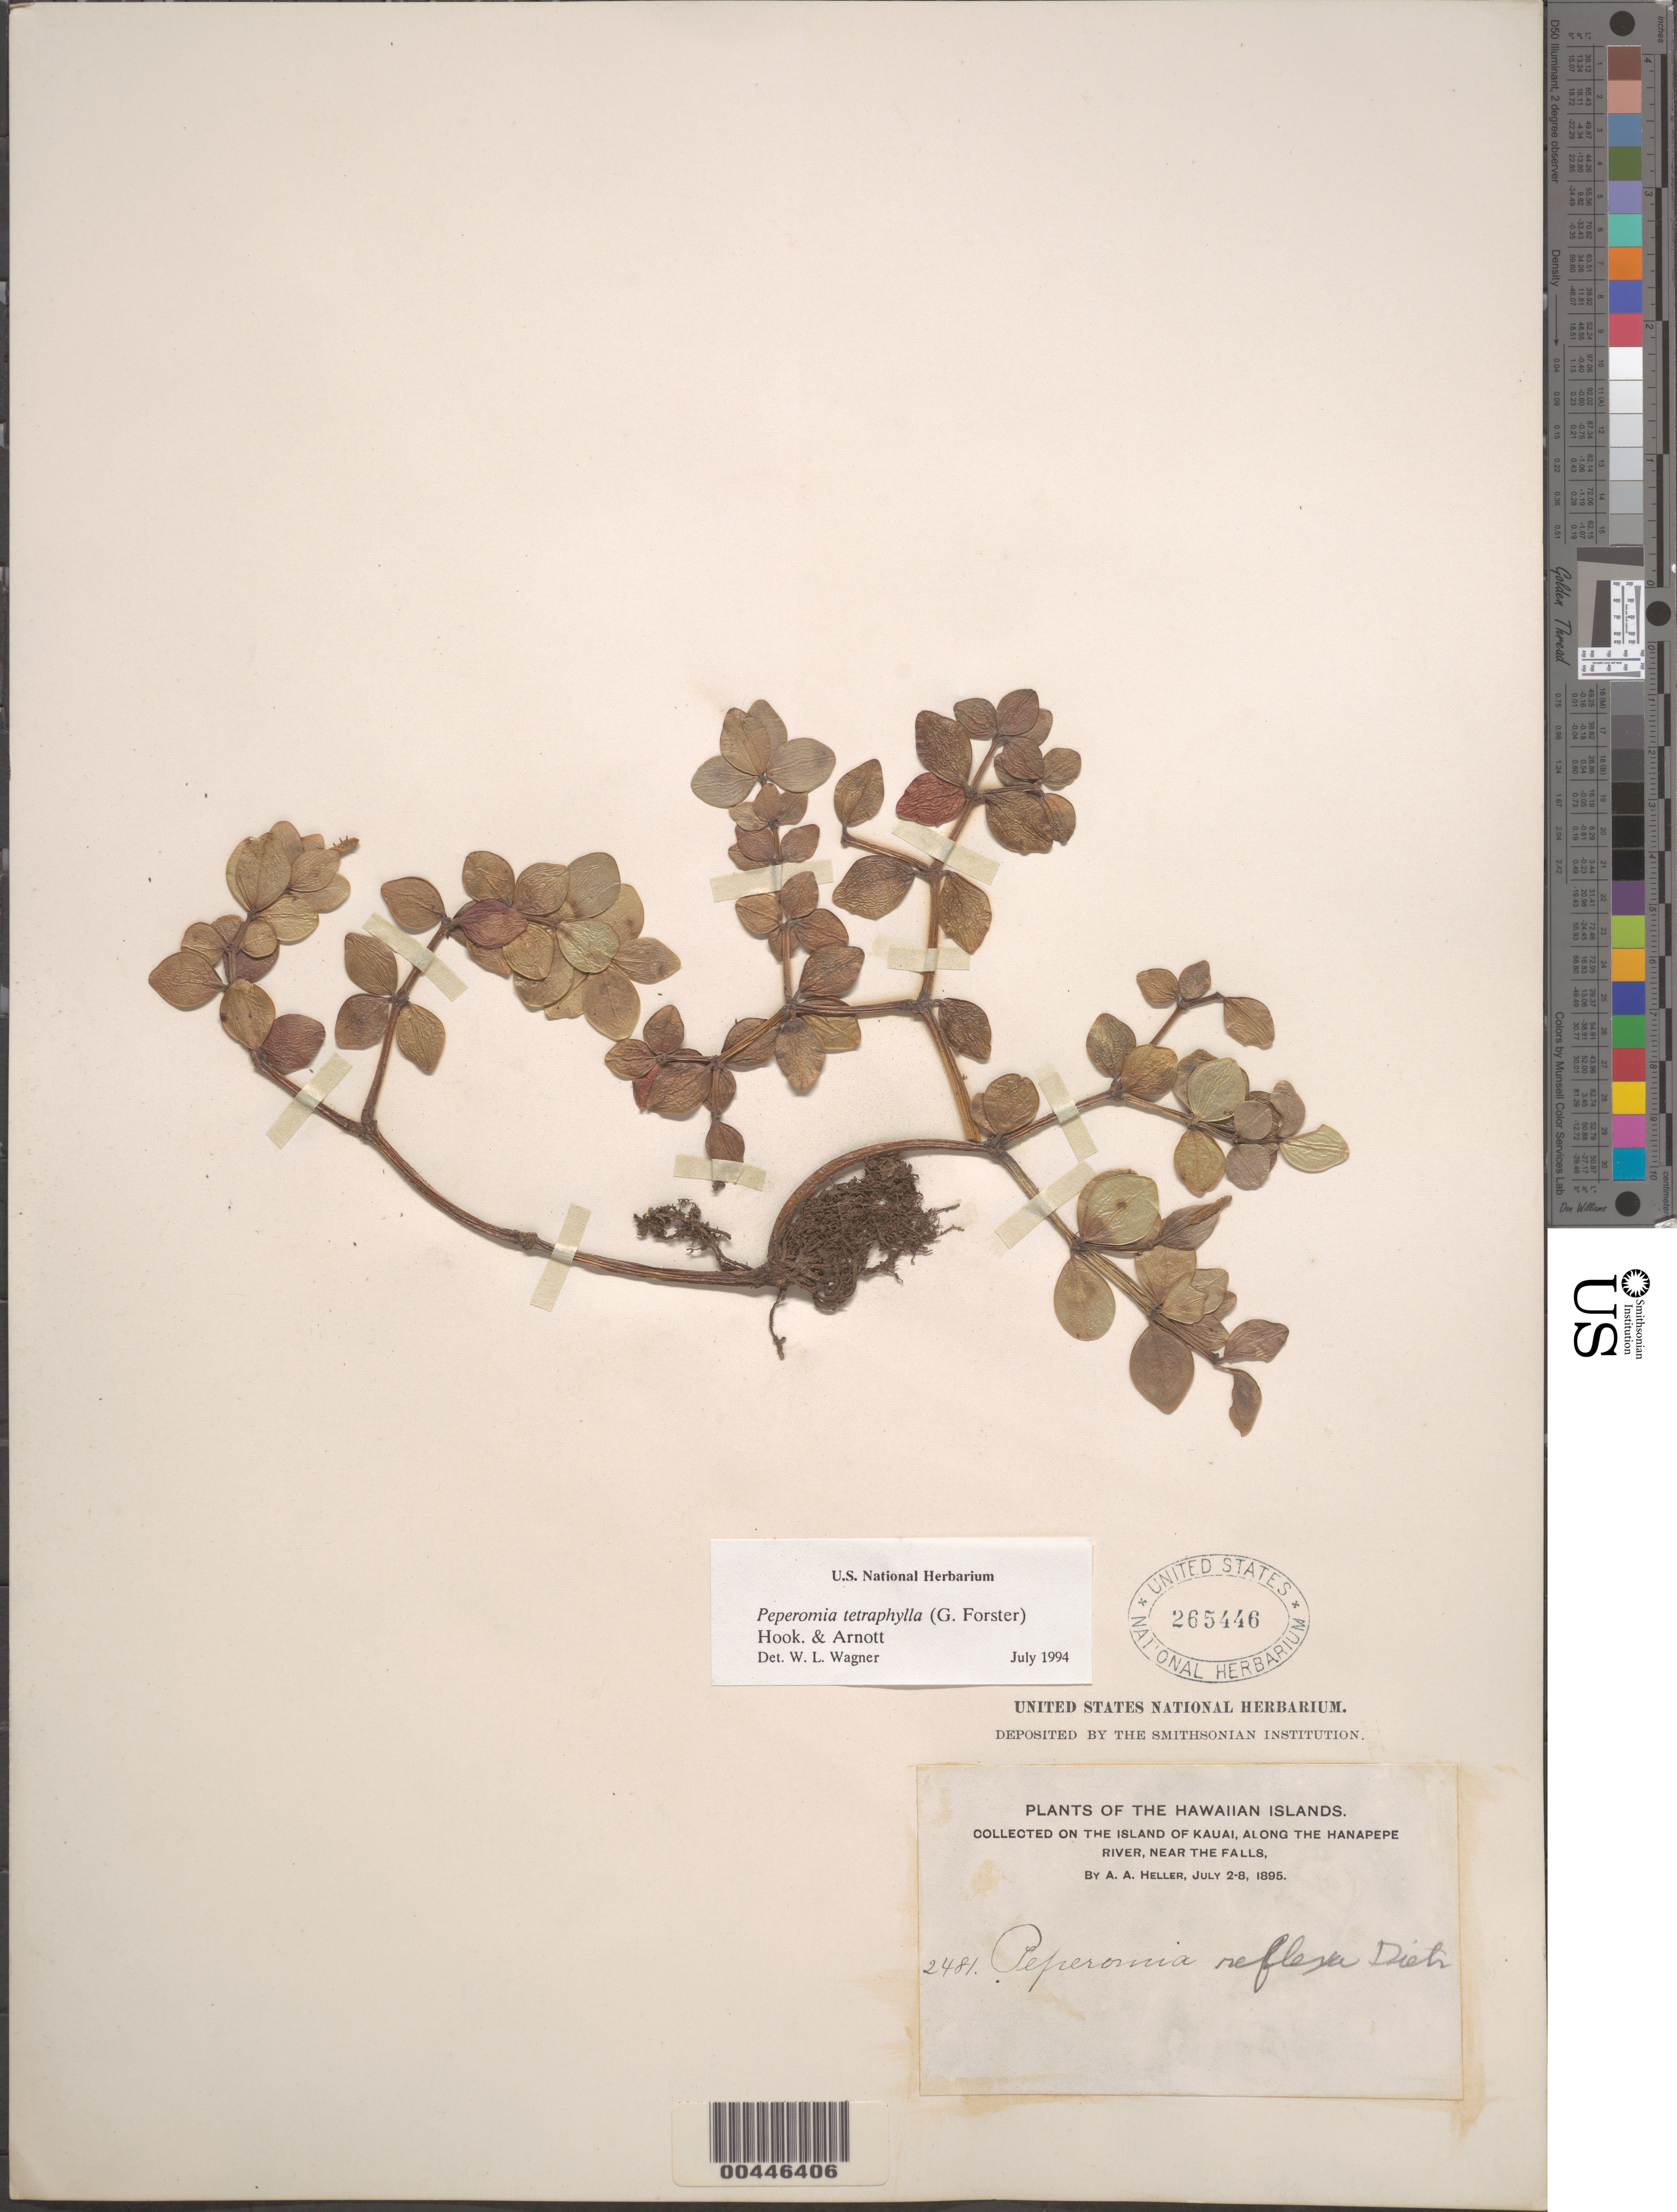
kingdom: Plantae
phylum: Tracheophyta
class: Magnoliopsida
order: Piperales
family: Piperaceae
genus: Peperomia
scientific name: Peperomia trichopus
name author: Trel. in J.F. Macbr.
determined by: Wagner, W. L., (BOT), Smithsonian Institution - National Museum of Natural History (UNITED STATES)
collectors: A. A. Heller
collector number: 2481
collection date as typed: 2 Jul 1895 to 8 Jul 1895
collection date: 1895-07-02/1895-07-08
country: United States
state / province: Hawaii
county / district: Kauai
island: Kaua'i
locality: Along the Hanapepe River, near the falls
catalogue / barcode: US 265446